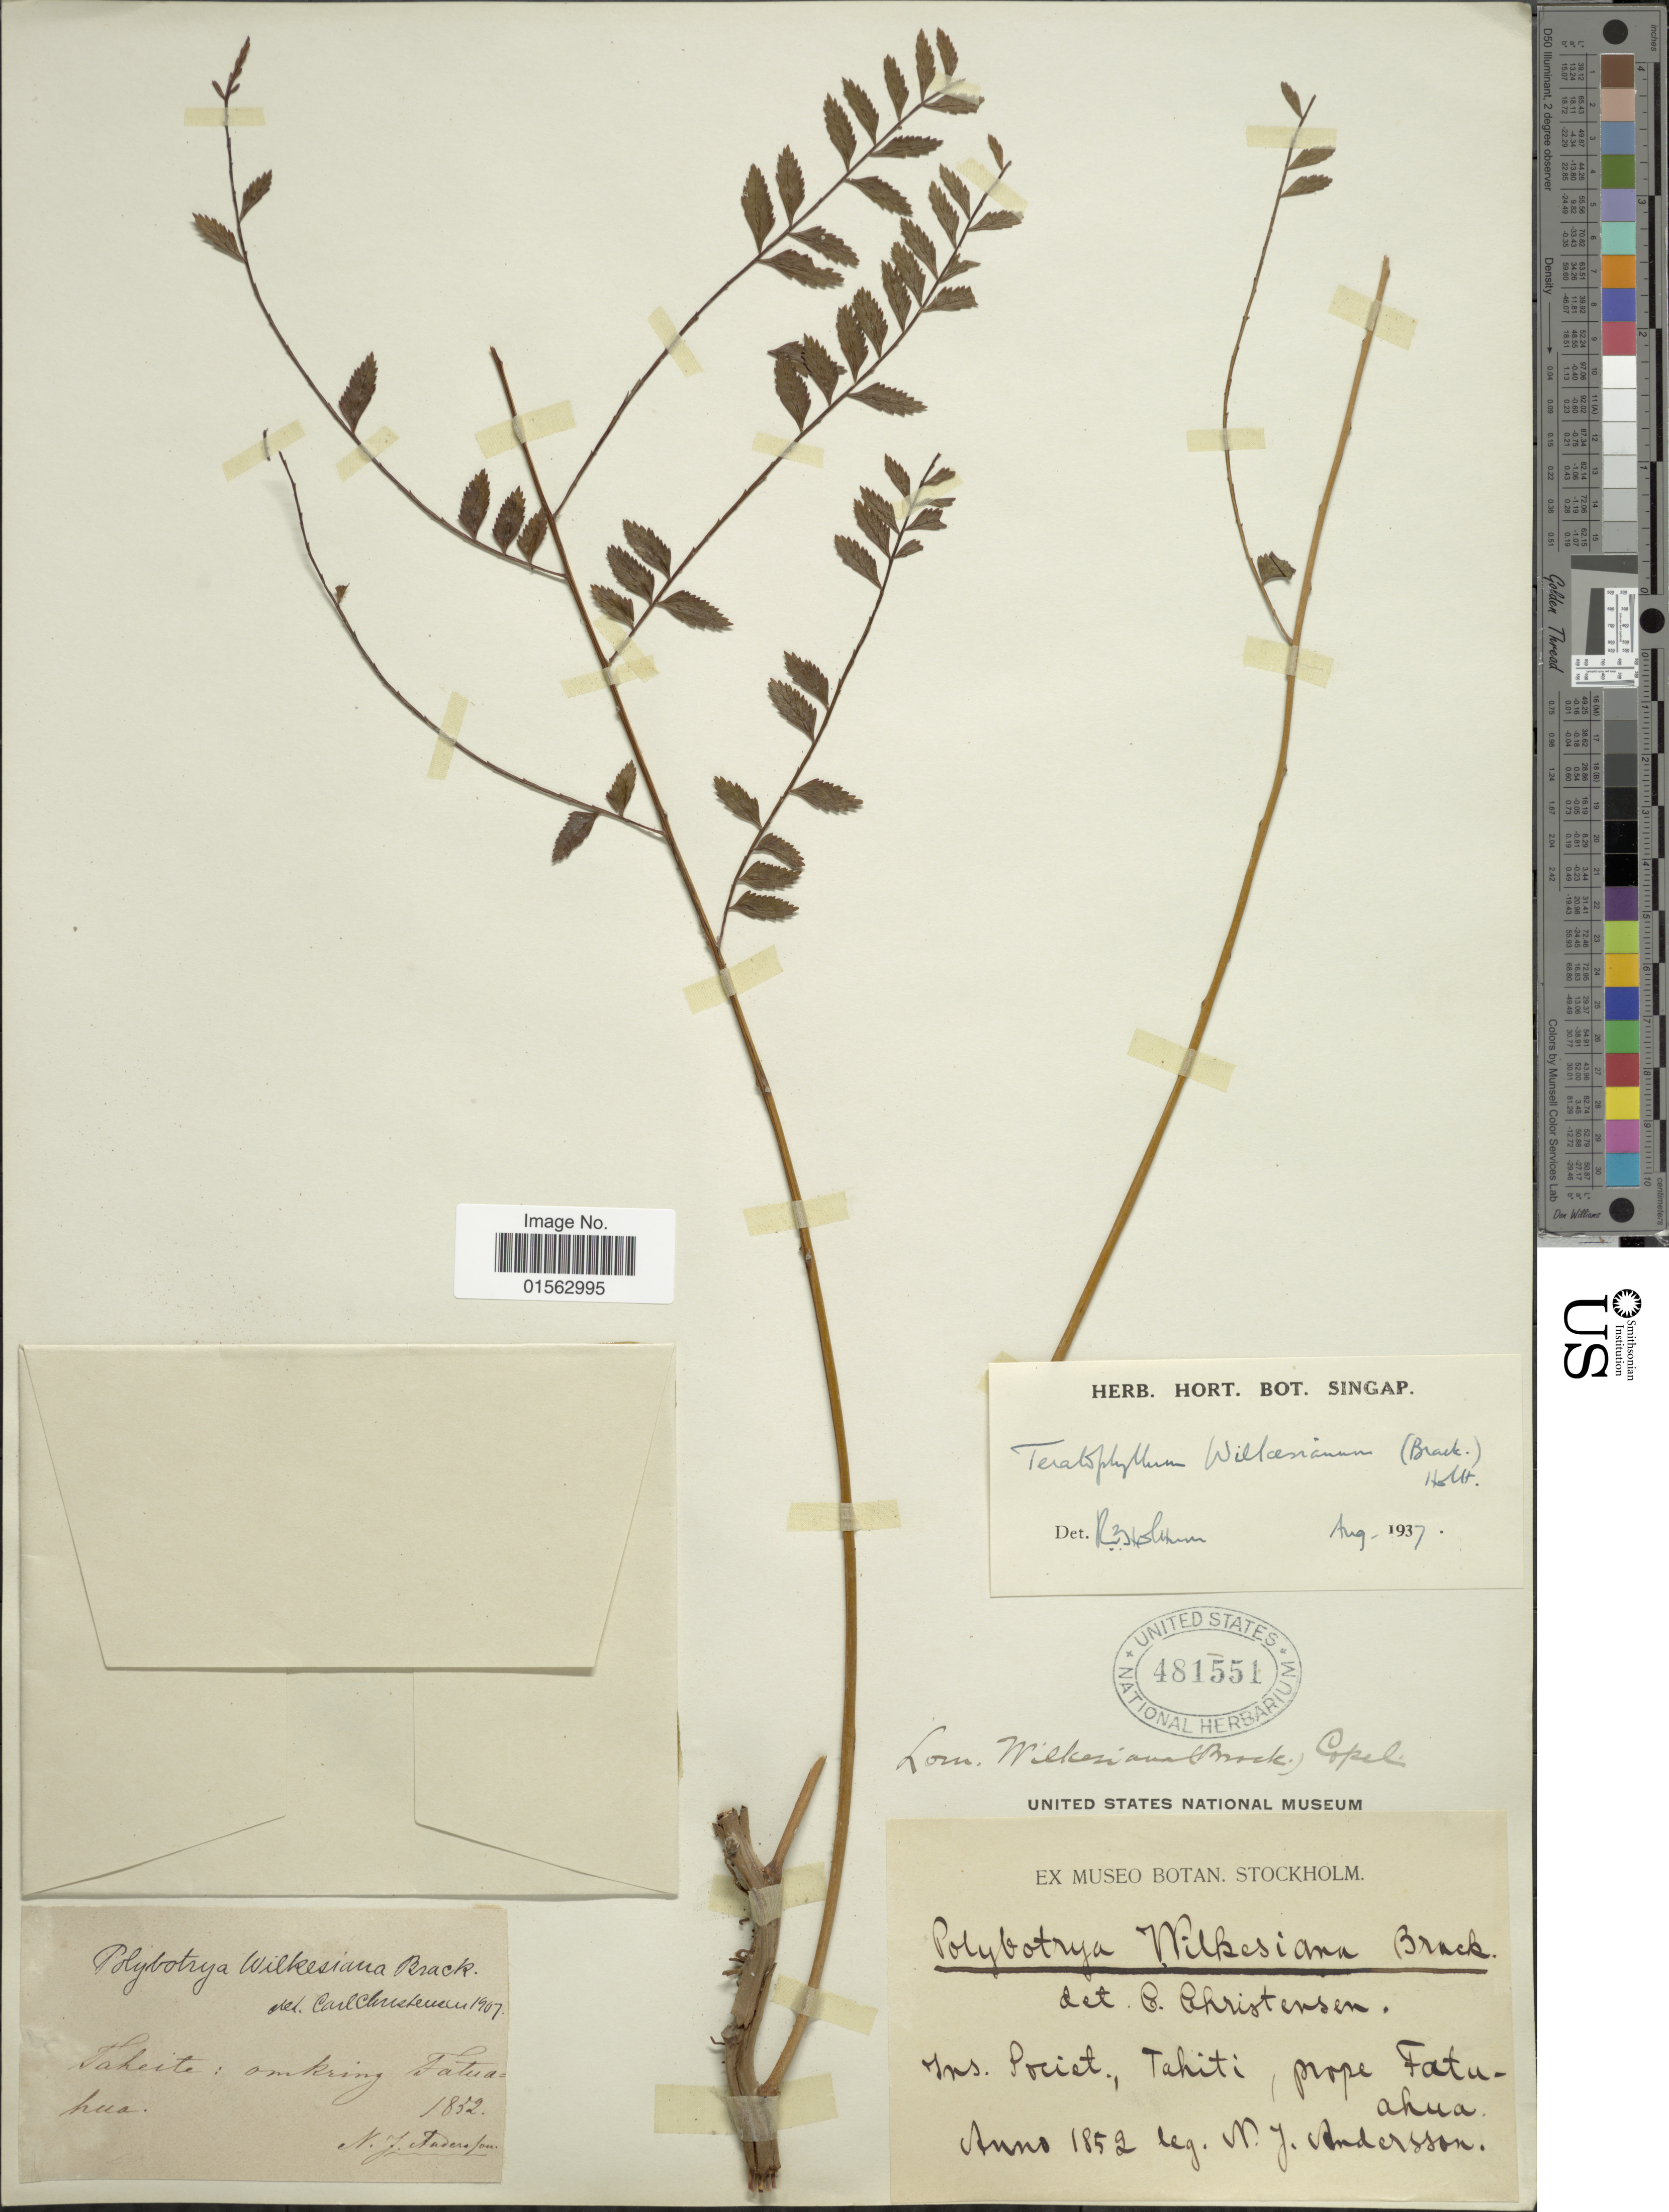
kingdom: Plantae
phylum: Tracheophyta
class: Polypodiopsida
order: Polypodiales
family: Dryopteridaceae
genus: Teratophyllum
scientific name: Teratophyllum wilkesianum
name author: (Brack.) Holttum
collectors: N. J. Andersson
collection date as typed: Anno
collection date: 1852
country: French Polynesia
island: Tahiti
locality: Ins. Pocist, Tahiti, prope Fatu-ahua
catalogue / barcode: US 481551